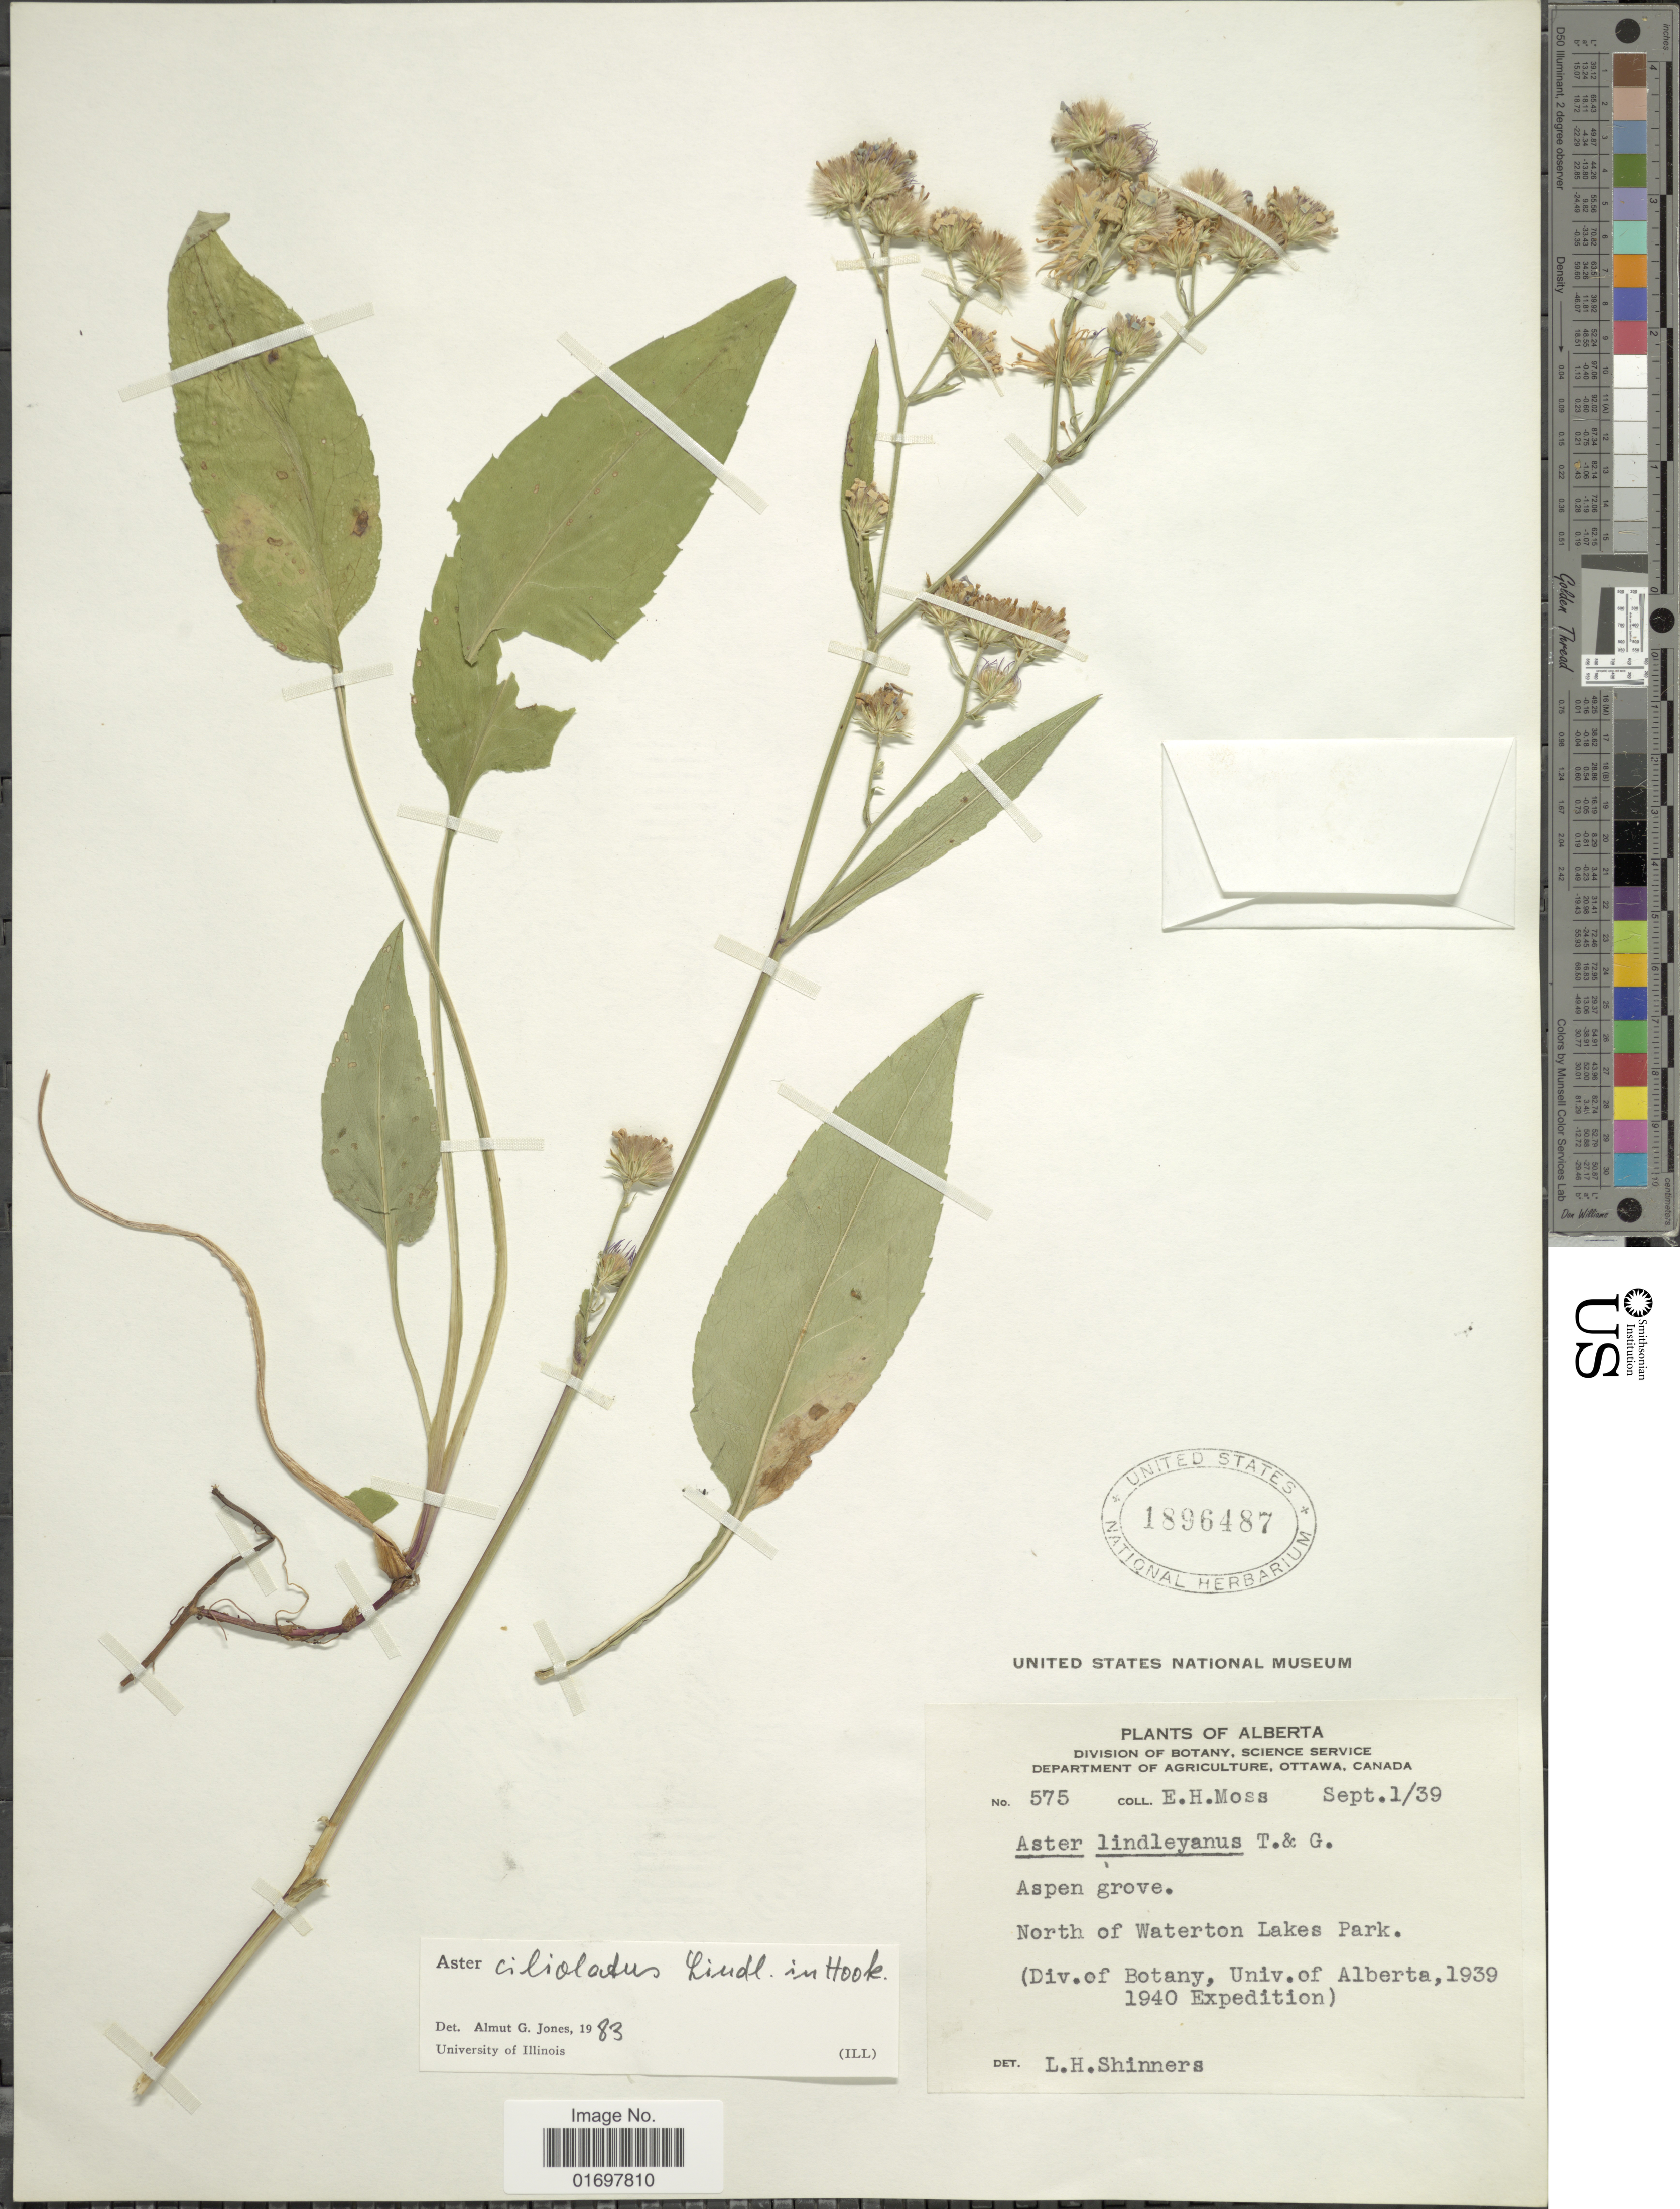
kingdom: Plantae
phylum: Tracheophyta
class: Magnoliopsida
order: Asterales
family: Asteraceae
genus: Symphyotrichum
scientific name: Symphyotrichum ciliolatum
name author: (Lindl.) Á. Löve & D. Löve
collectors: E. Moss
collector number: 575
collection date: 1939-09-01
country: Canada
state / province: Alberta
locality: Alberta. North of Waterton Lakes Park.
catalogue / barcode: US 1896487